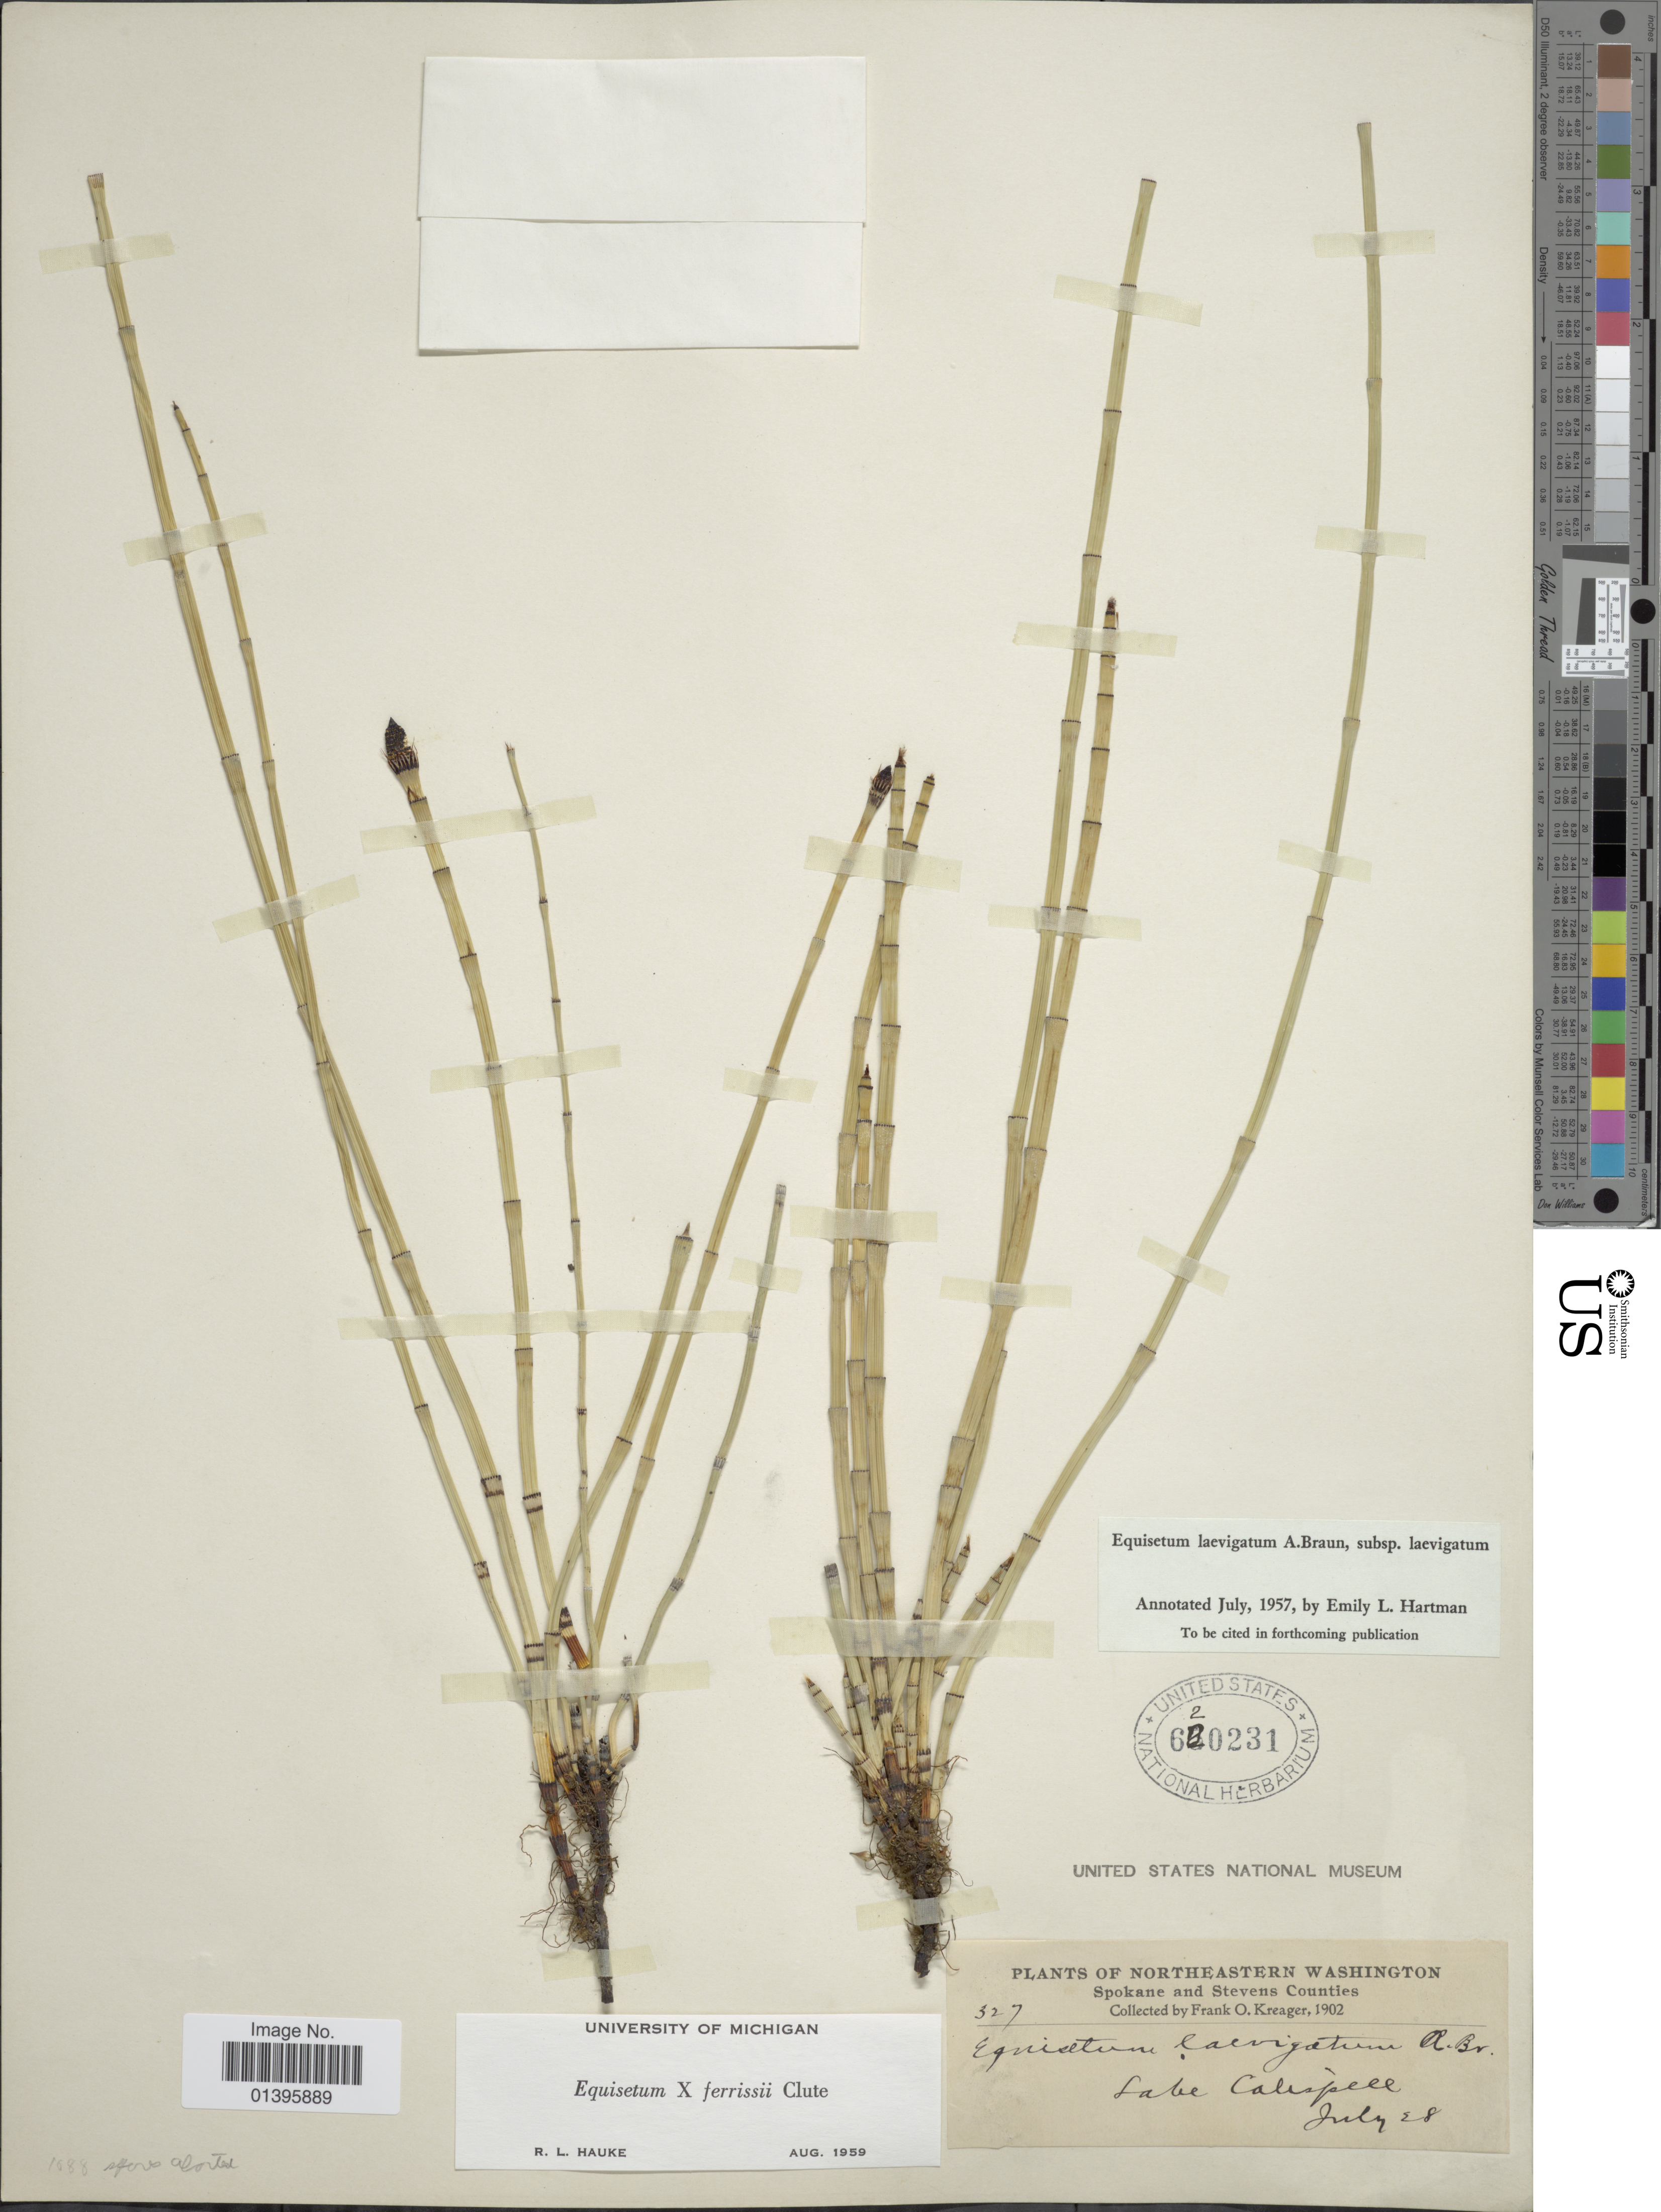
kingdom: Plantae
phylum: Tracheophyta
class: Polypodiopsida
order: Equisetales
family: Equisetaceae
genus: Equisetum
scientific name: Equisetum x ferrissii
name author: Clute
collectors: F. Kreager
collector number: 327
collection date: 1902-07-28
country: United States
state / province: Washington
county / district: Spokane / Stevens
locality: Northeastern Washington. Spokane and Stevens Counties. Lake Calispell.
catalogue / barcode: US 620231